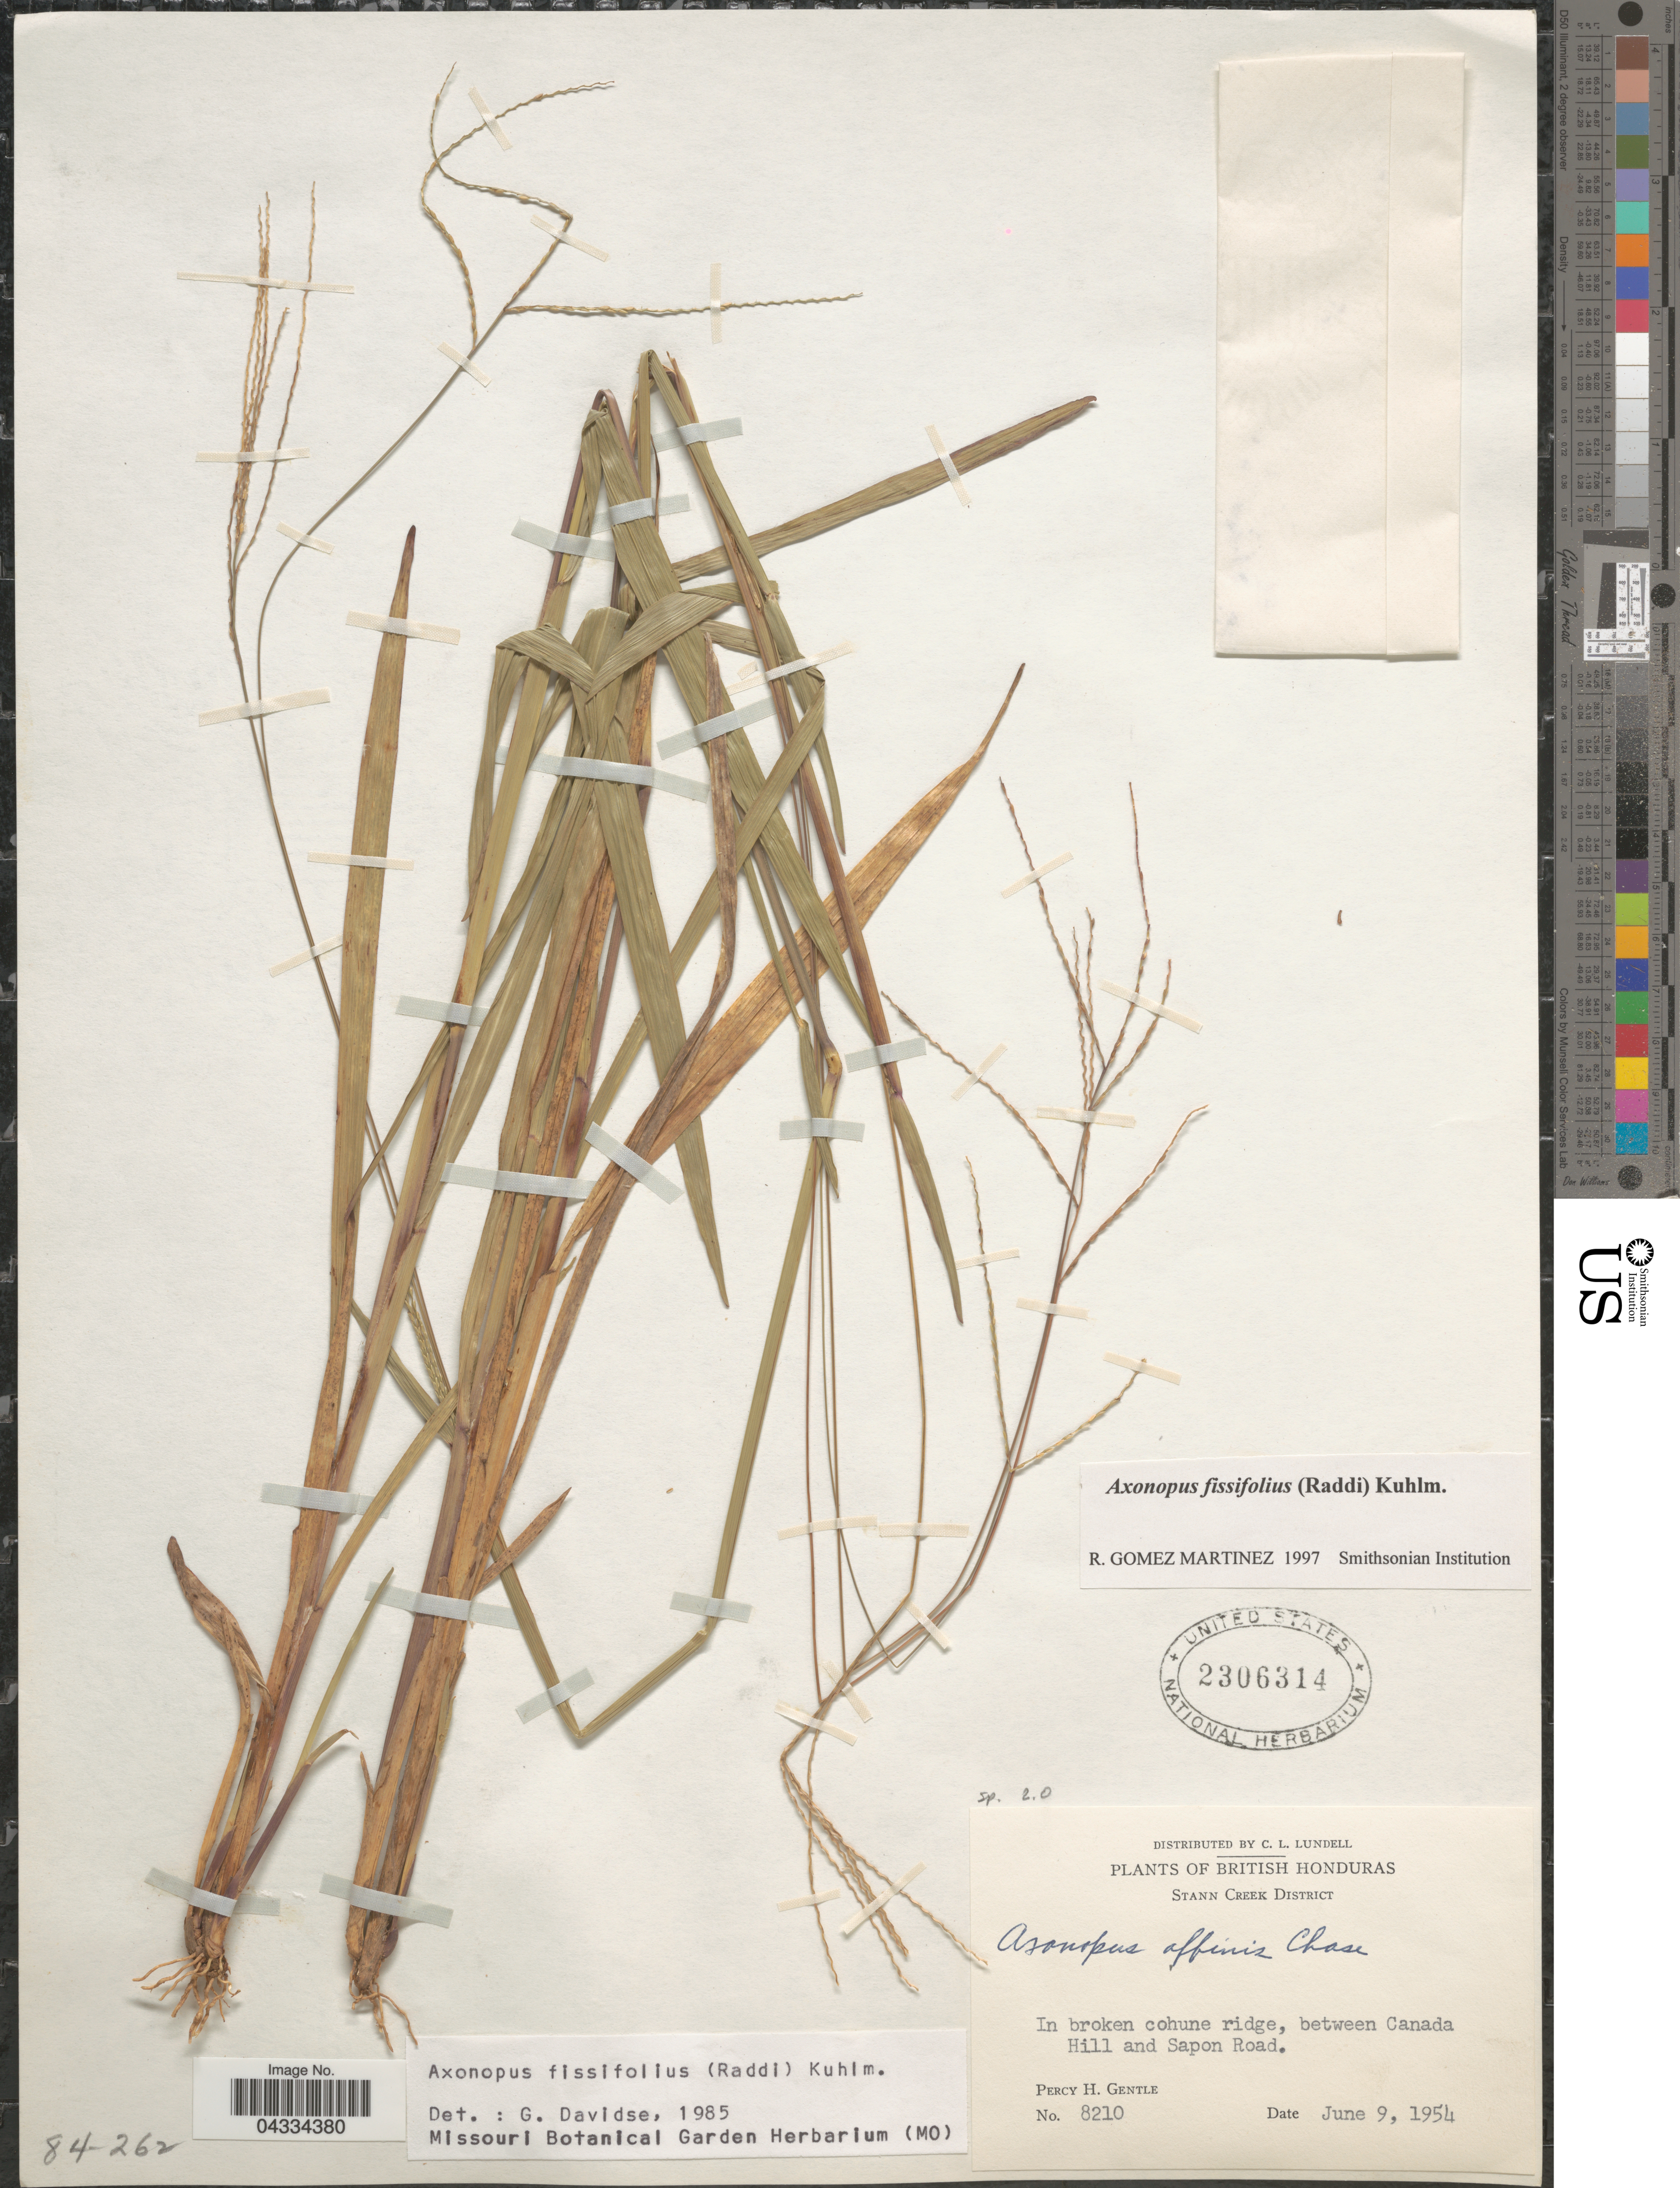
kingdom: Plantae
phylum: Tracheophyta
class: Liliopsida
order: Poales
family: Poaceae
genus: Axonopus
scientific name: Axonopus fissifolius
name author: (Raddi) Kuhlm.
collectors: P. H. Gentle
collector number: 8210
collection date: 1954-06-09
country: Belize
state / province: Stann Creek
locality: British Honduras. Stann Creek District. In broken cohune ridge, between Canada Hill and Sapon Road.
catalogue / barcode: US 2306314